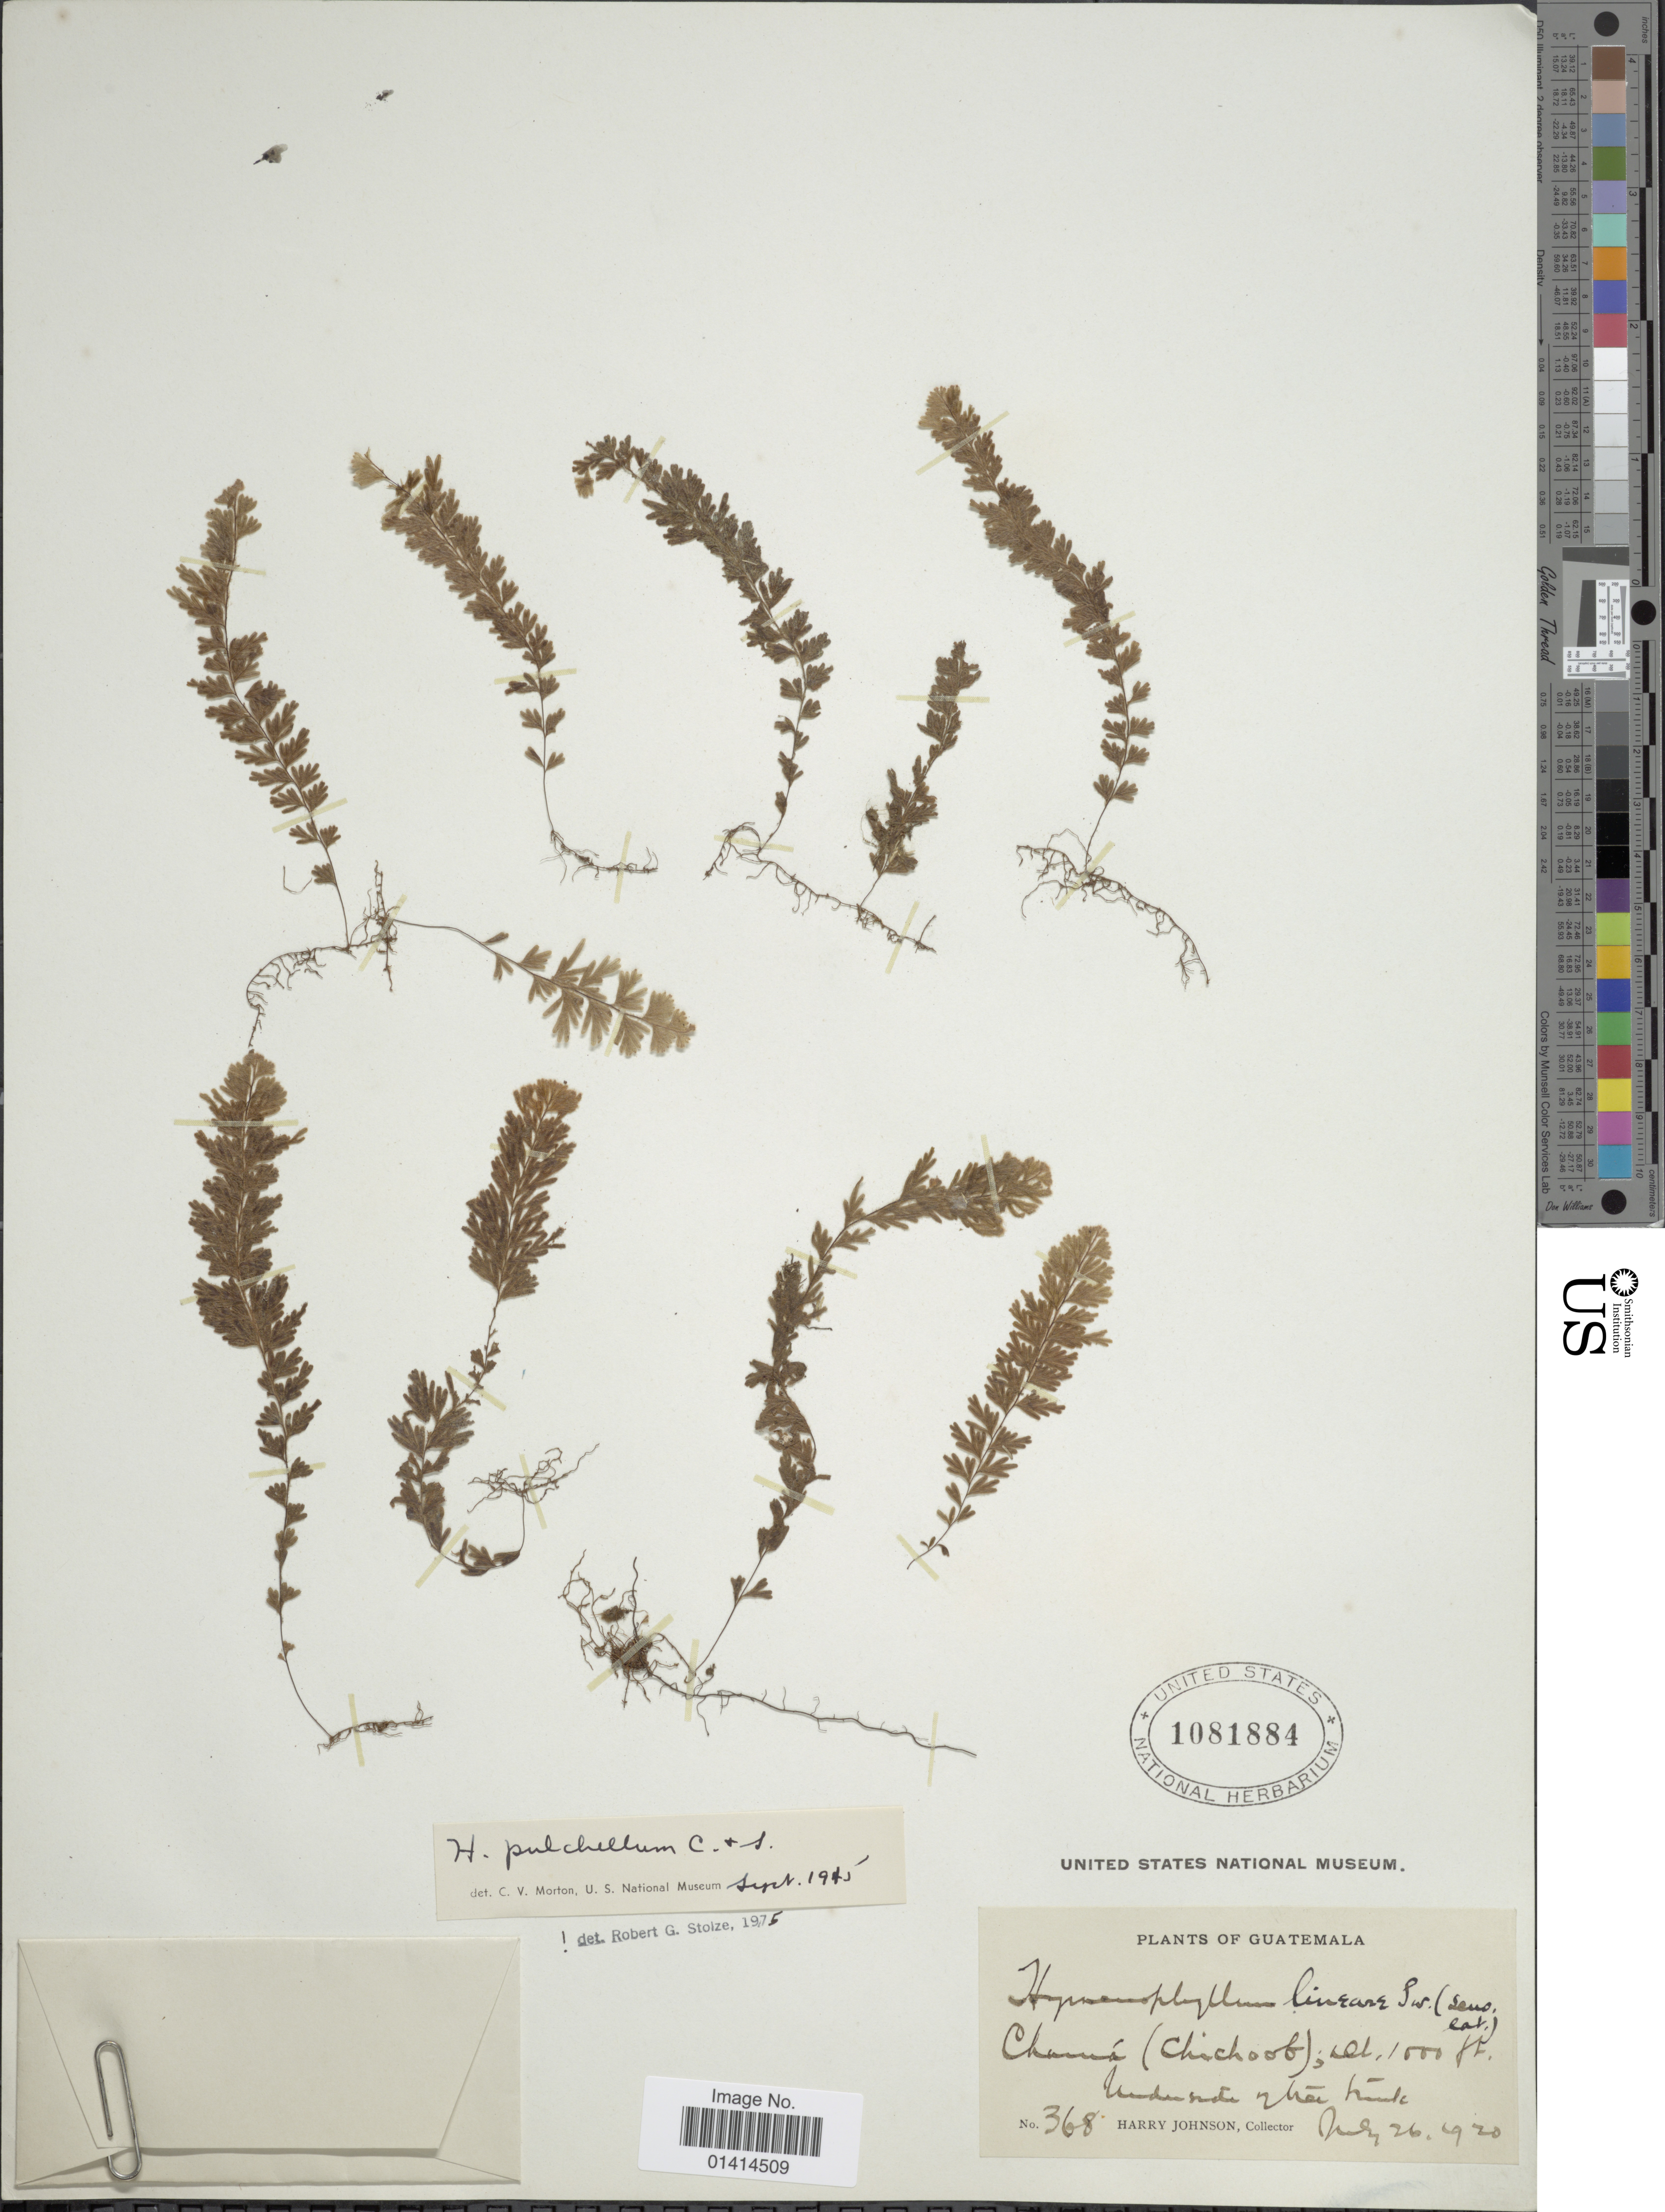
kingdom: Plantae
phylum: Tracheophyta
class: Polypodiopsida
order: Hymenophyllales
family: Hymenophyllaceae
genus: Hymenophyllum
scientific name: Hymenophyllum pulchellum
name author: Schltdl. & Cham.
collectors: H. Johnson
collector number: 368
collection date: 1920-07-26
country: Guatemala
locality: Chamá (Chiboob)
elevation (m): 305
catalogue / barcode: US 1081884